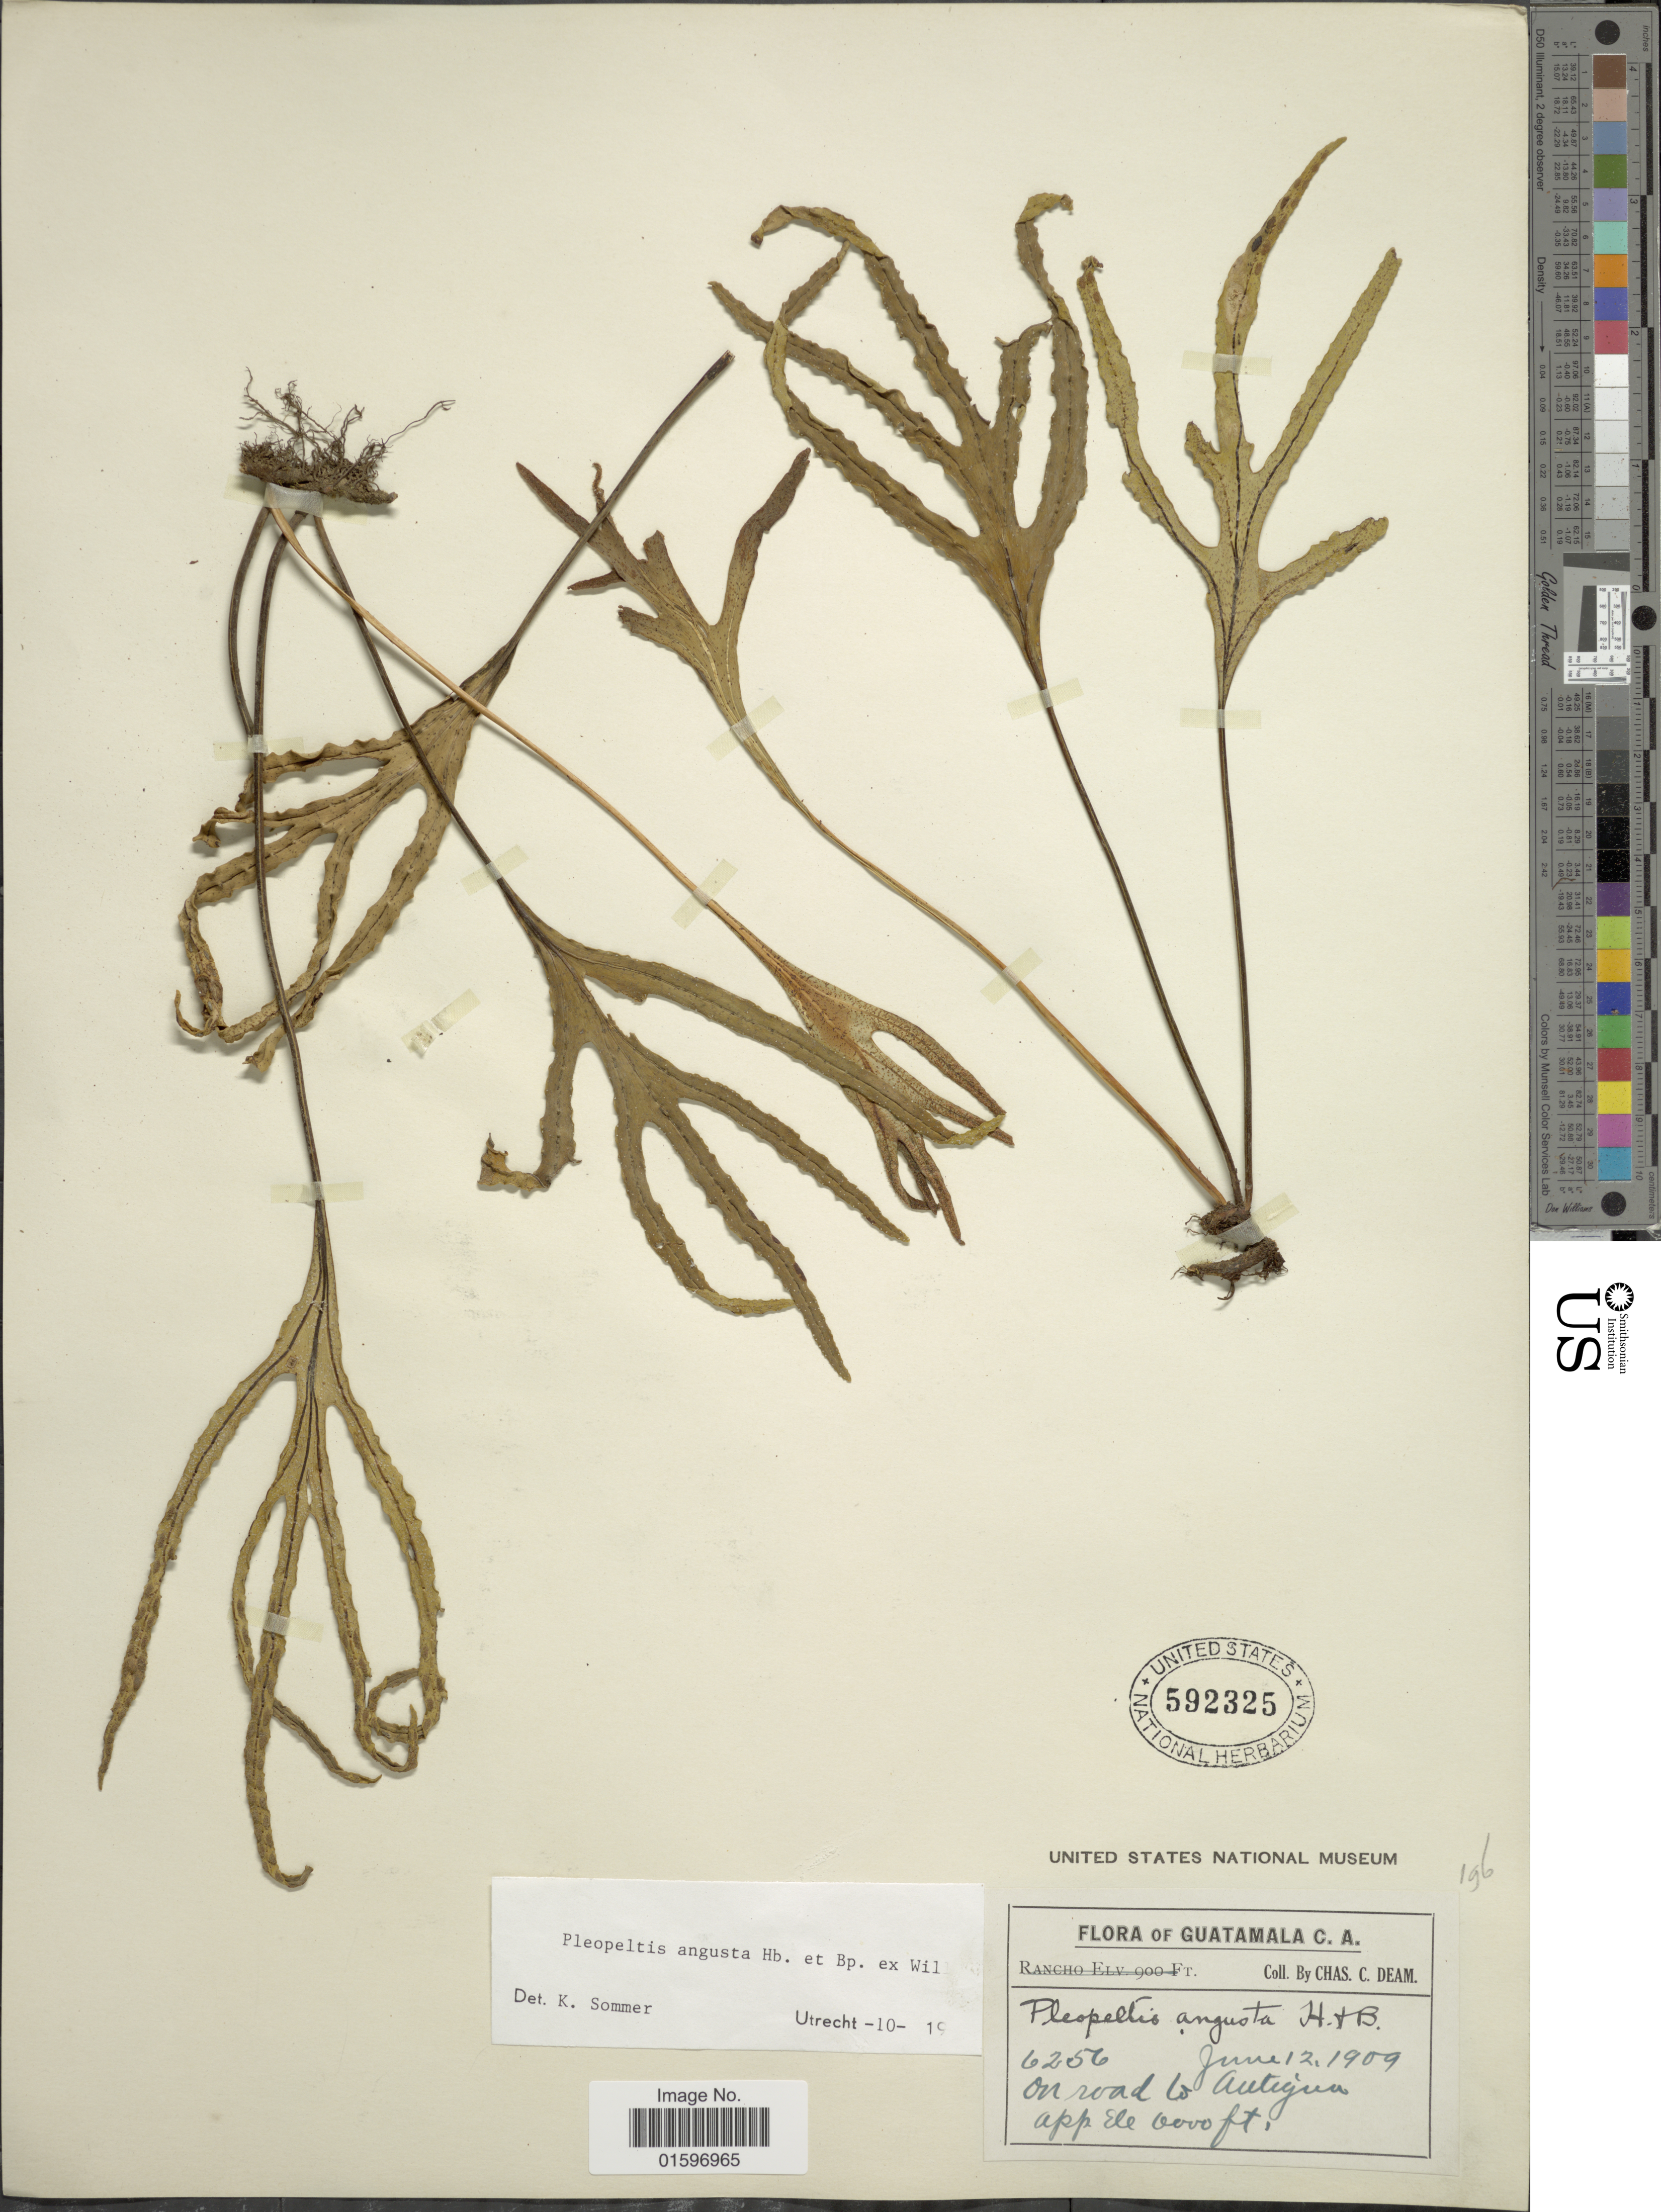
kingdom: Plantae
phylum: Tracheophyta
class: Polypodiopsida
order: Polypodiales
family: Polypodiaceae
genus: Pleopeltis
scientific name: Pleopeltis angusta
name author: Humb. & Bonap. ex Willd.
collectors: C. C. Deam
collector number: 6256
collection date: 1909-06-12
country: Guatemala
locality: On road to Antigua.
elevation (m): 1829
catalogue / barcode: US 592325